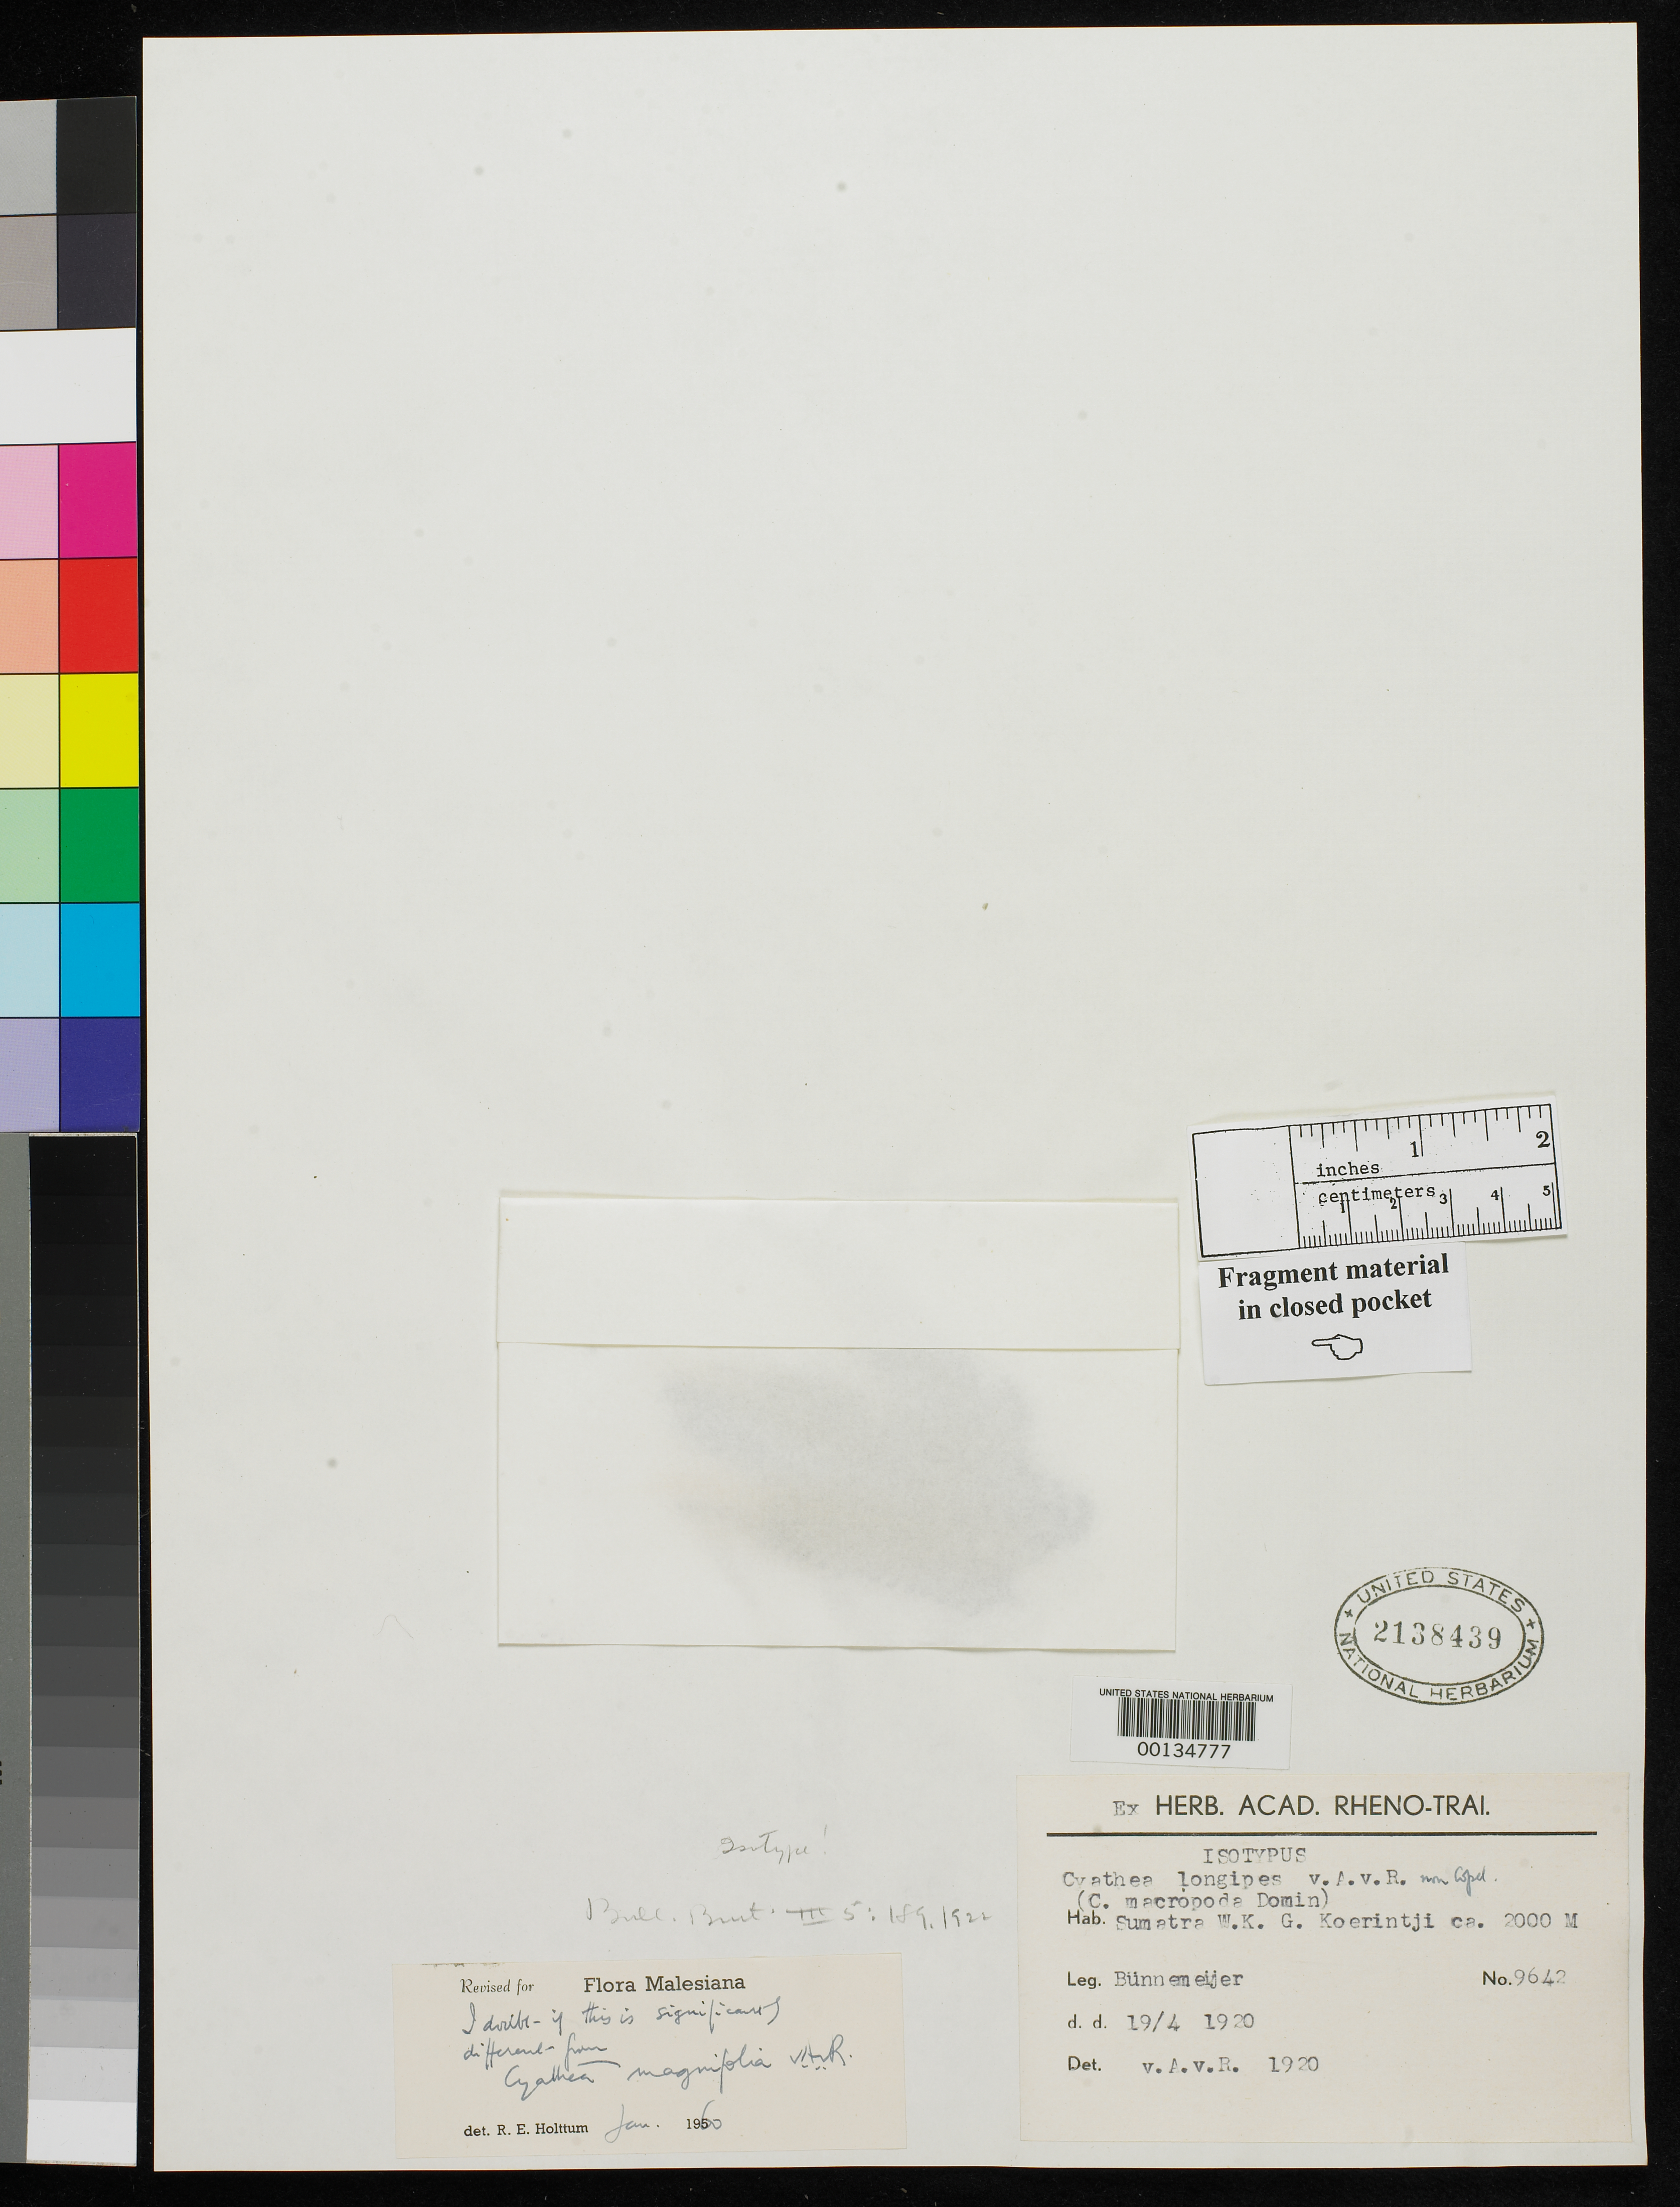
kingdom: Plantae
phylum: Tracheophyta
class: Polypodiopsida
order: Cyatheales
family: Cyatheaceae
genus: Cyathea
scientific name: Cyathea longipes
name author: Alderw.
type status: Isotype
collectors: -. Bunnemeijer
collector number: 9642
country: Indonesia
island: Sumatra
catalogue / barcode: US 2138439